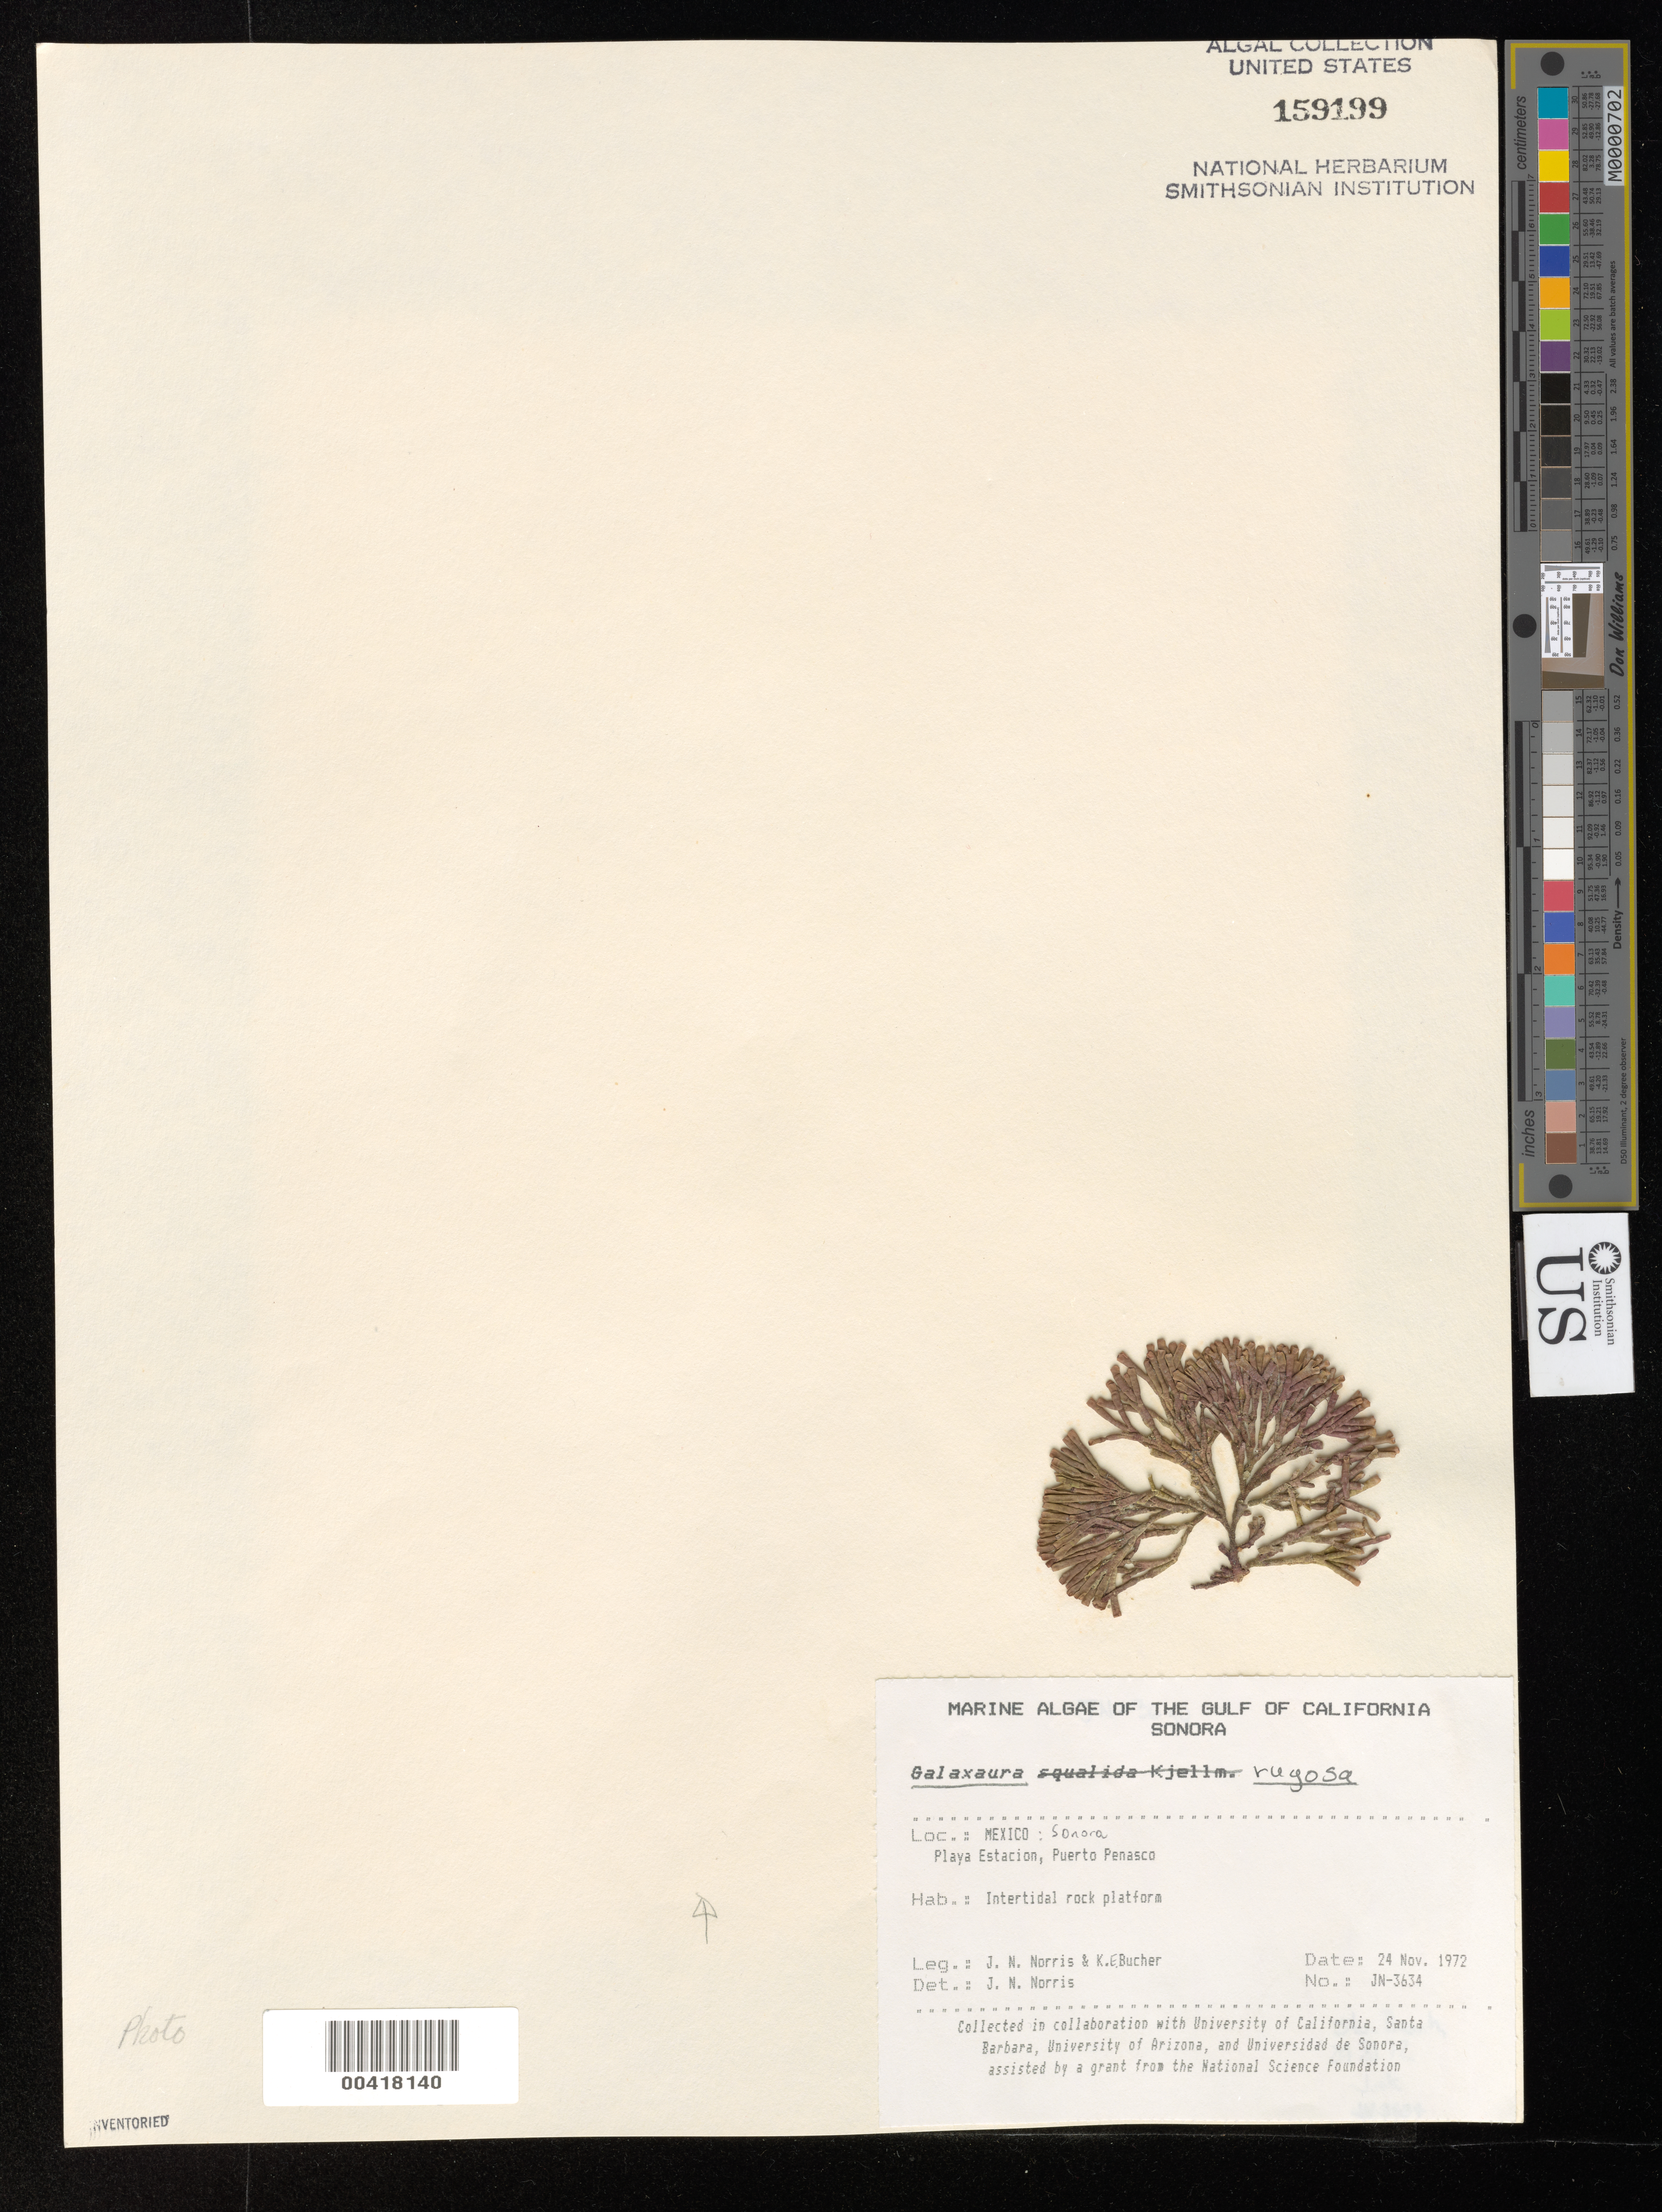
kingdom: Plantae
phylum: Rhodophyta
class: Florideophyceae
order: Nemaliales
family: Galaxauraceae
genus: Galaxaura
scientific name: Galaxaura rugosa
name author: (Ellis & Sol.) J.V.Lamouroux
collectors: J. N. Norris & K. E. Bucher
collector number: JN-3634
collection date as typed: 24 Nov 1972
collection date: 1972-11-24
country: Mexico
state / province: Sonora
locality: Playa Estacion, Puerto Penasco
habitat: Intertidal rock platform.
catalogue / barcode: US 159199